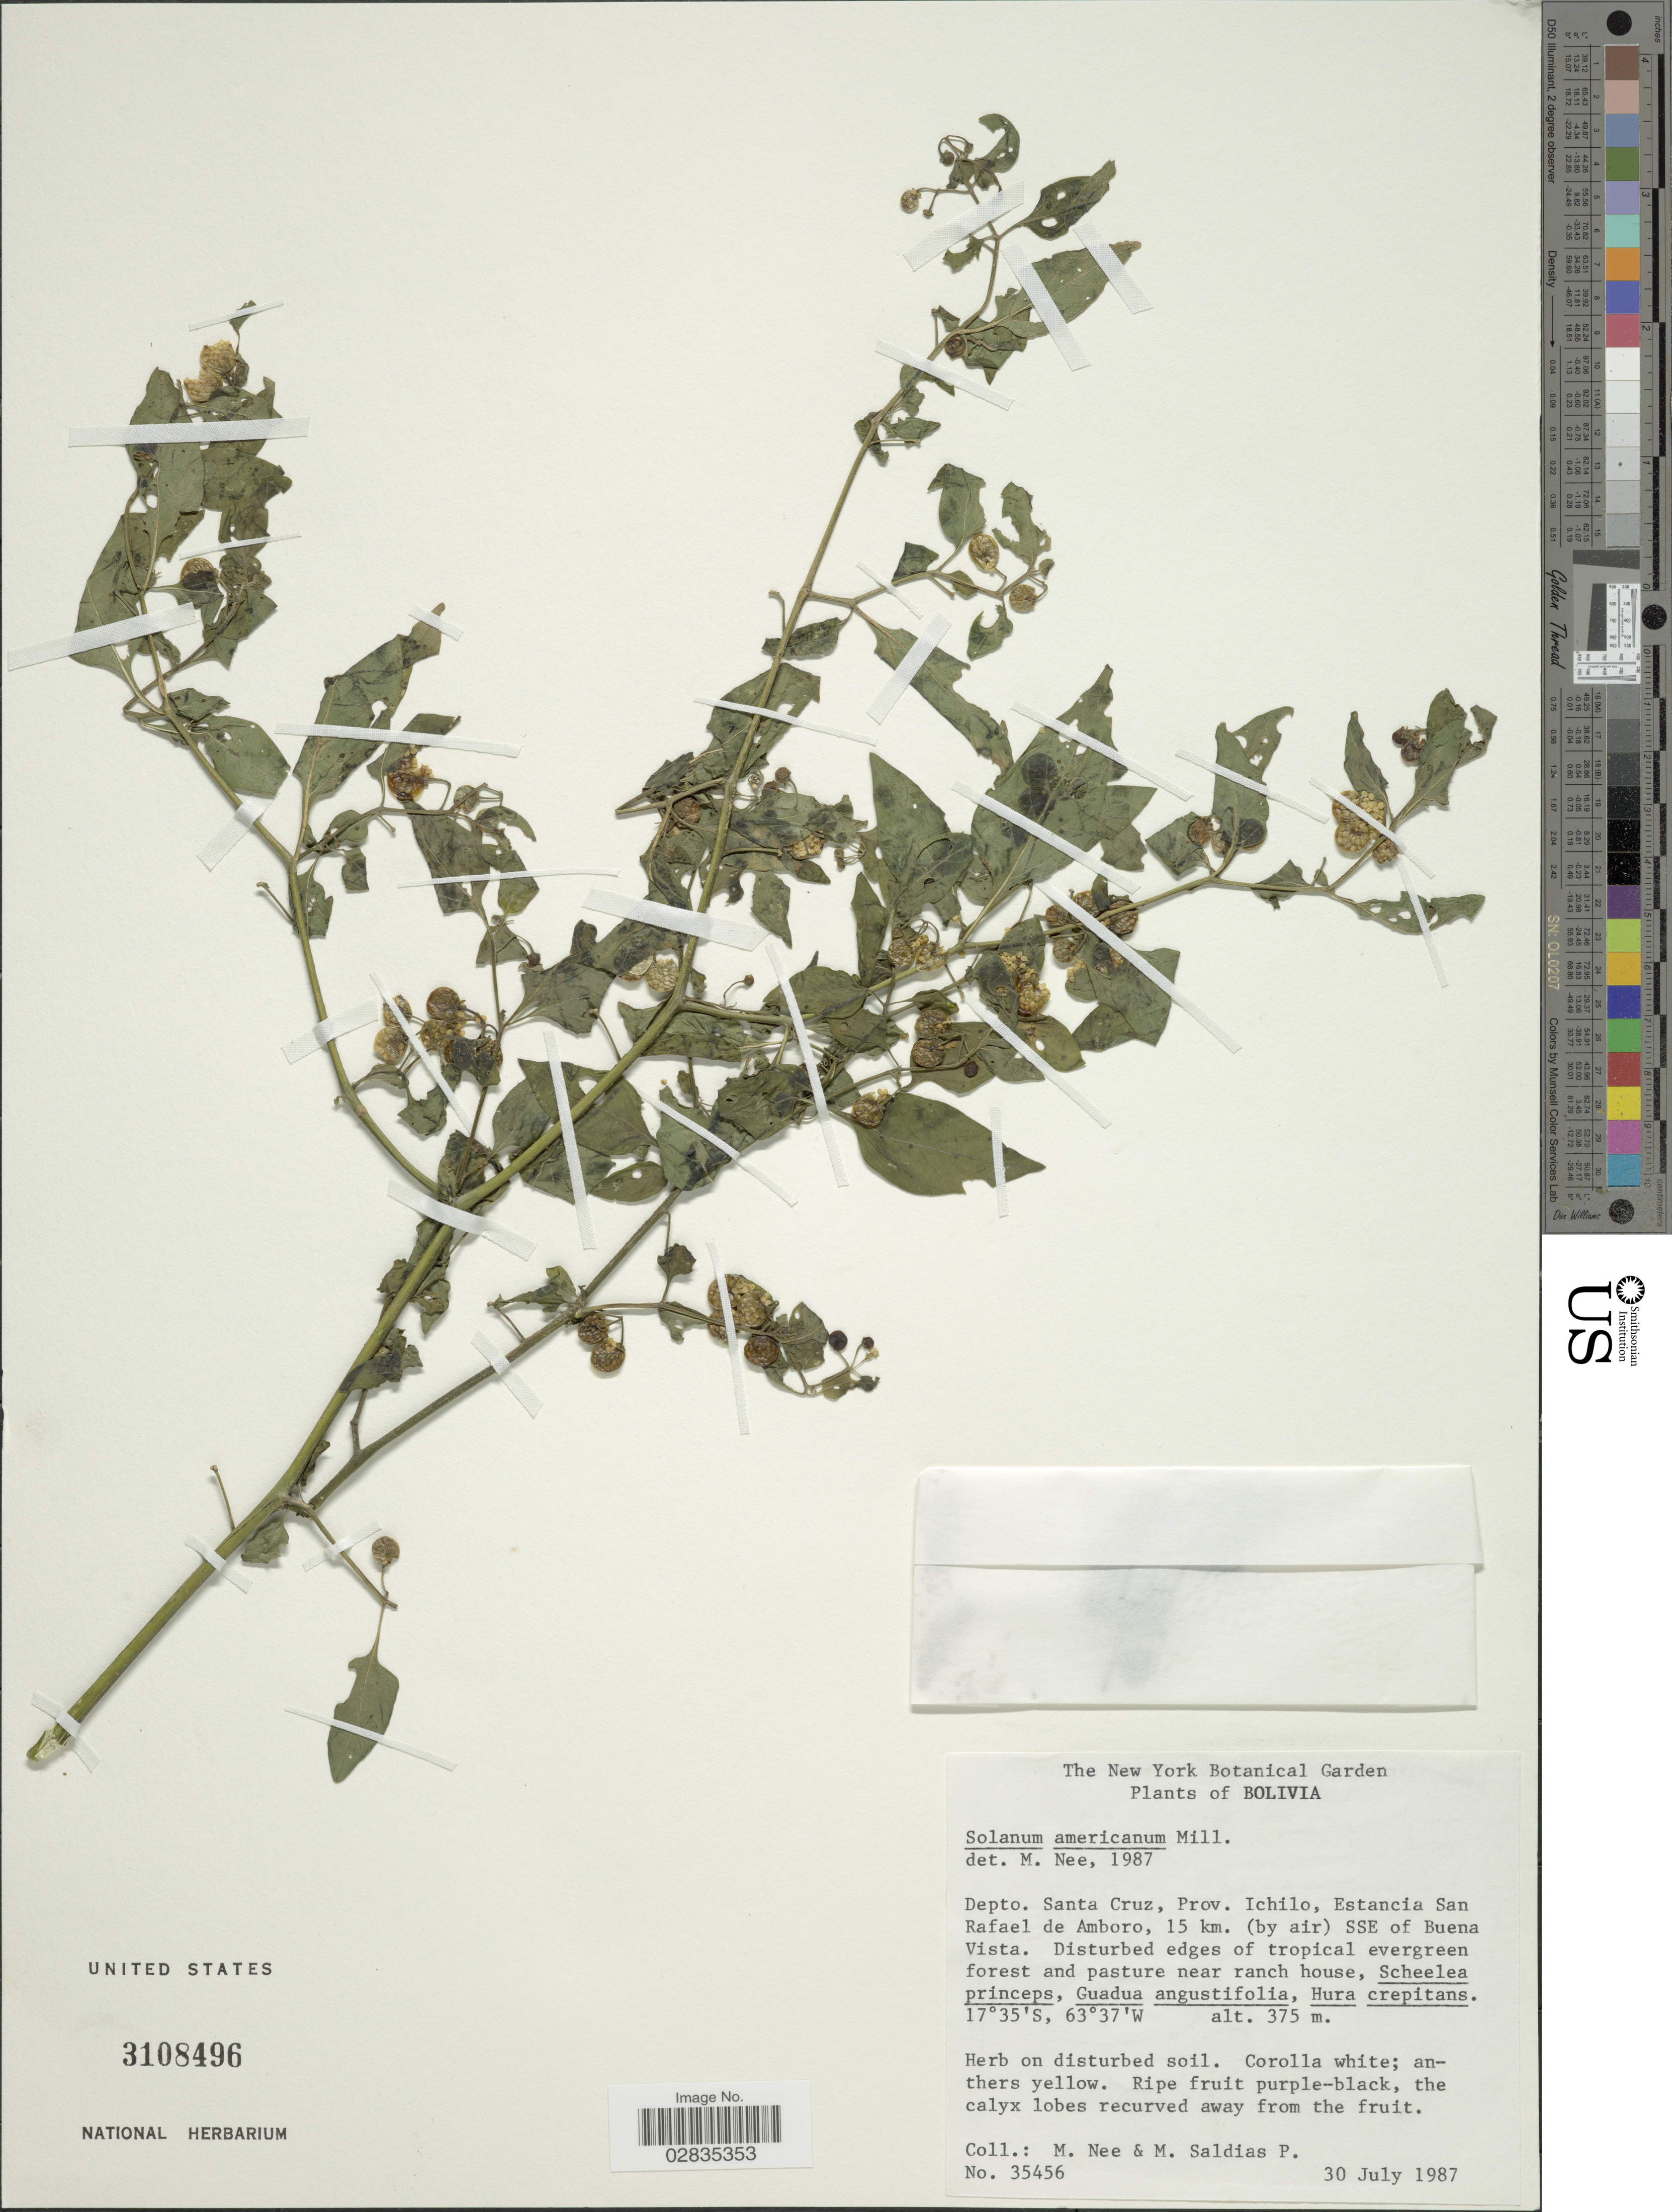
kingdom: Plantae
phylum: Tracheophyta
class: Magnoliopsida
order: Solanales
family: Solanaceae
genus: Solanum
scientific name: Solanum americanum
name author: Mill.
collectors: M. Nee & M. Saldias P.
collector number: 35456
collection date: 1987-07-30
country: Bolivia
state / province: Santa Cruz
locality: Depto. Santa Cruz, Prov. Ichilo, Estancia San Rafael de Amboro, 15 km. (by air) SSE of Buena Vista.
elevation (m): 375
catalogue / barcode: US 3108496